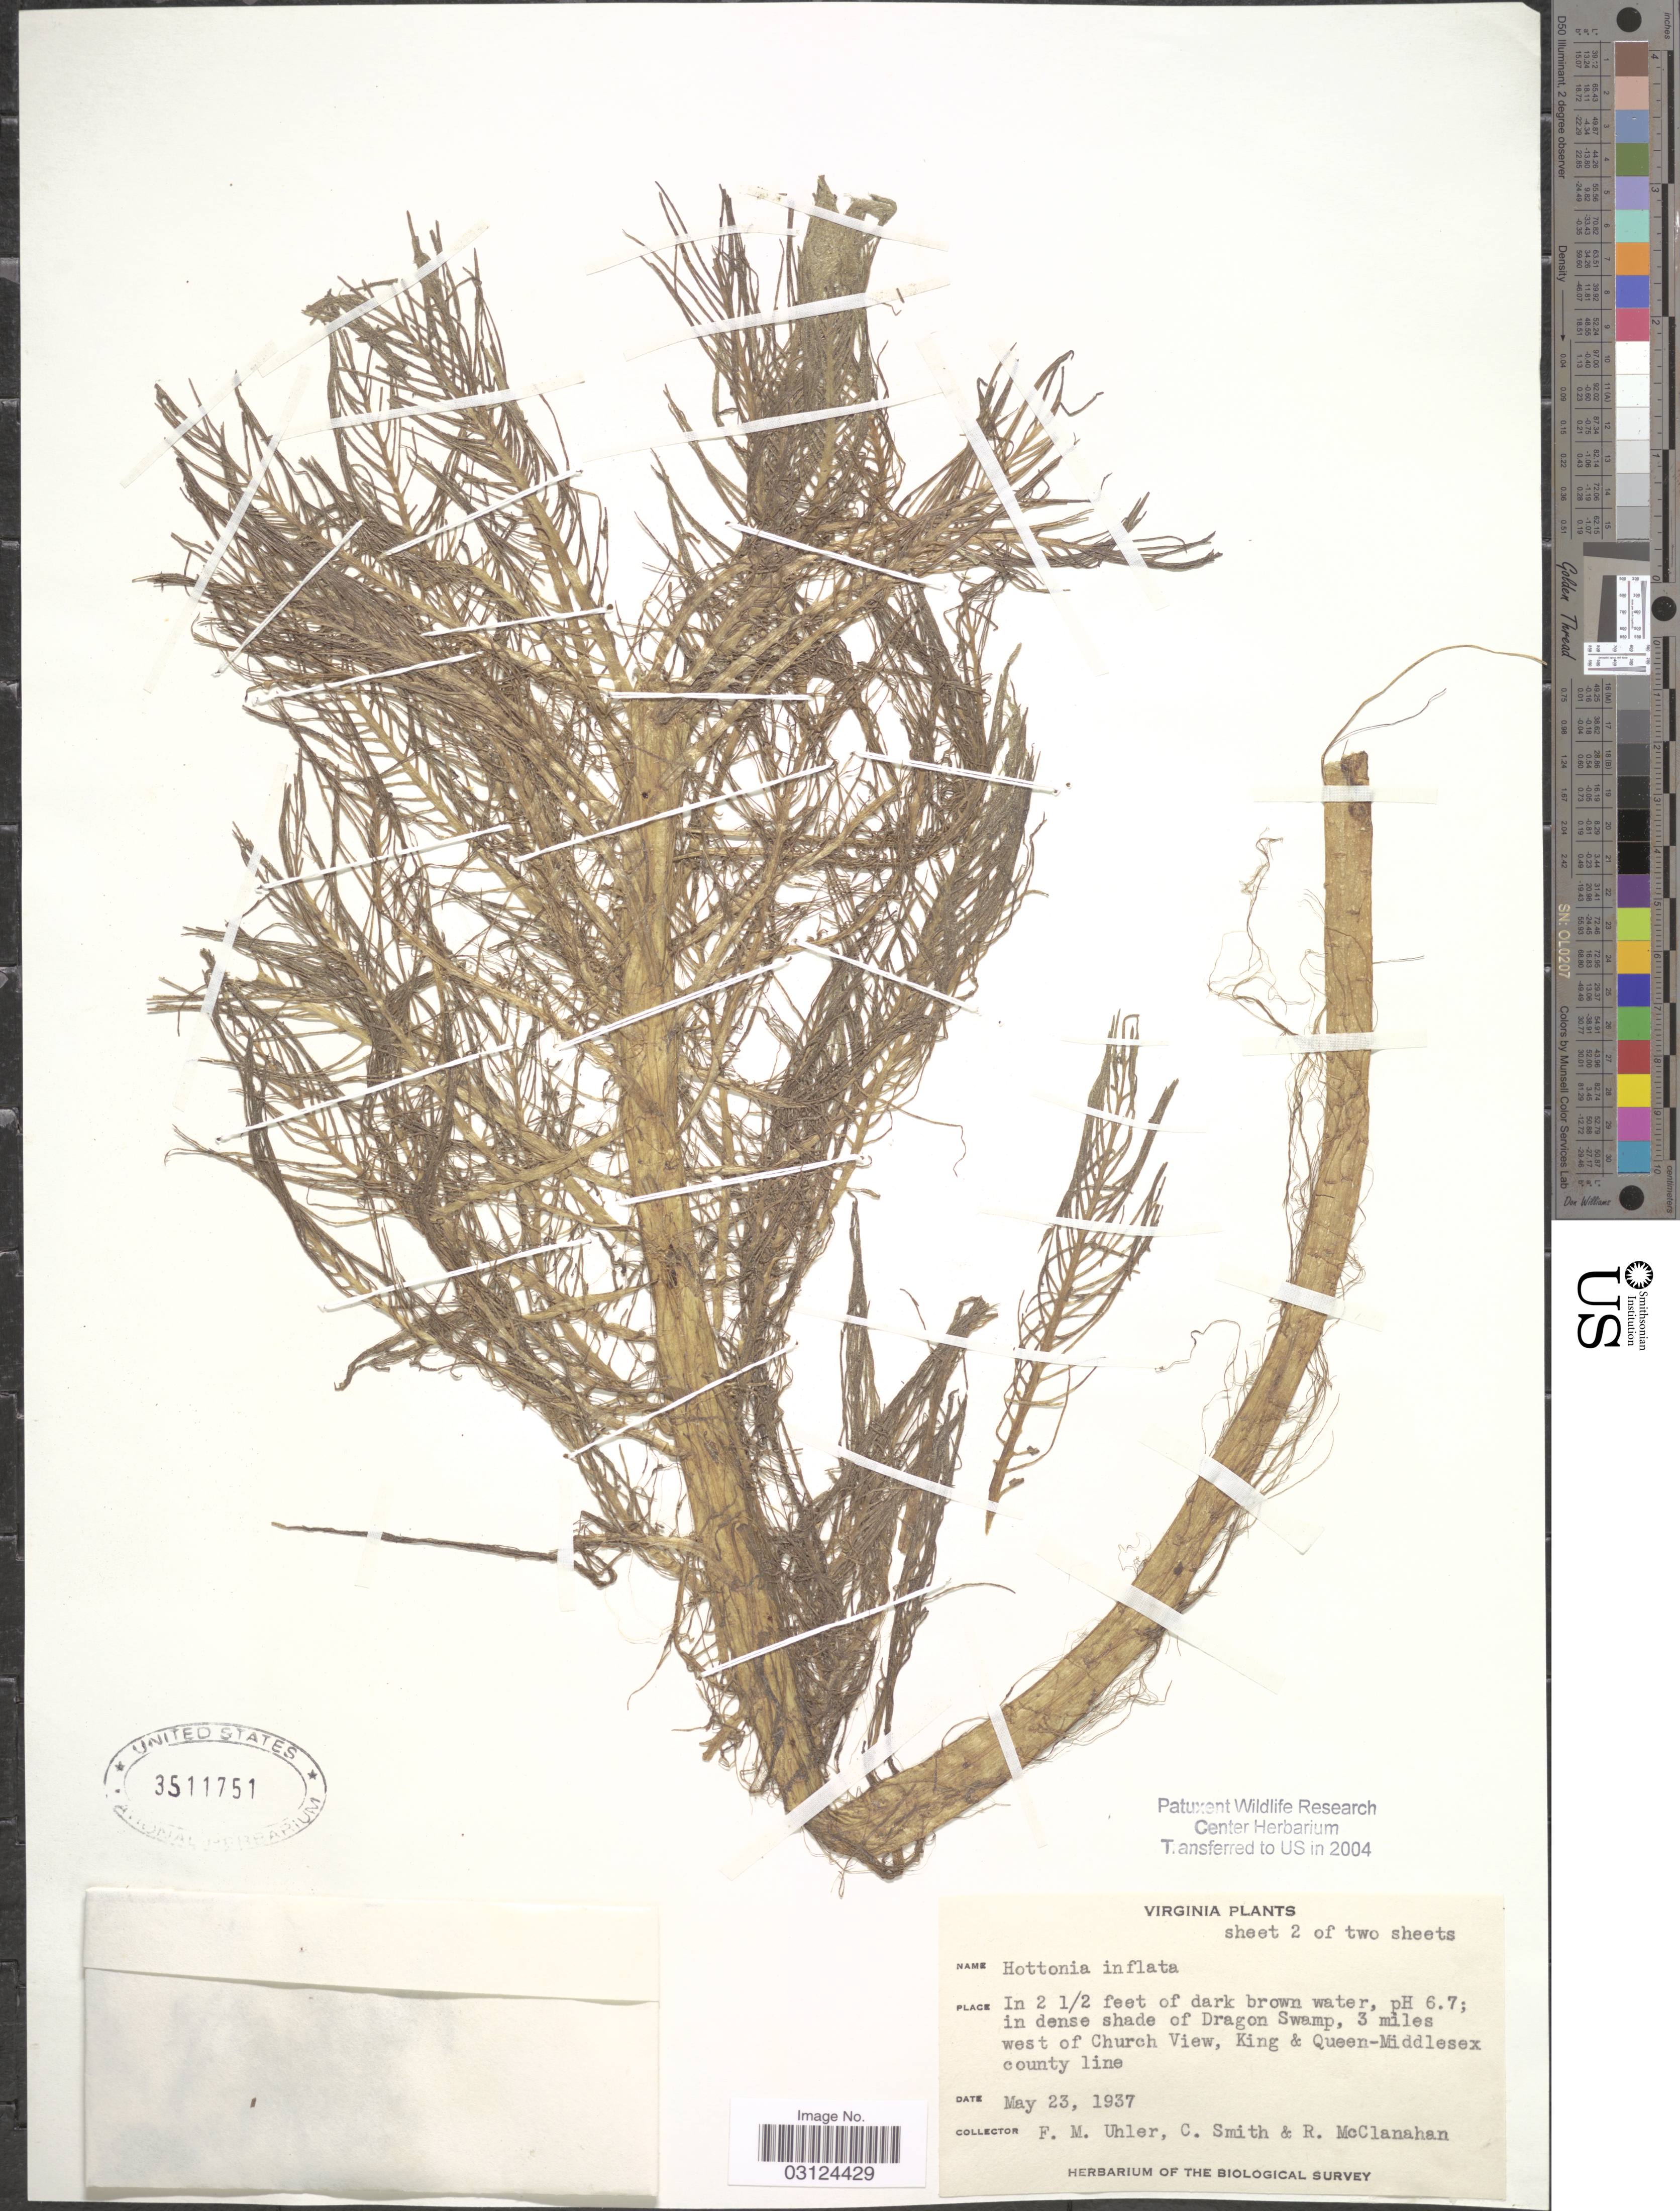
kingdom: Plantae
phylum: Tracheophyta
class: Magnoliopsida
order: Ericales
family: Primulaceae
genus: Hottonia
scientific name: Hottonia inflata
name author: Elliott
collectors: F. M. Uhler, C. Smith & R. McClanahan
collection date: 1937-05-23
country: United States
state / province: Virginia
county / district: King and Queen / Middlesex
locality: Dragon Swamp, 3 miles west of Church view, King & Queen-Middlesex county line.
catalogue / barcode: US 3511751